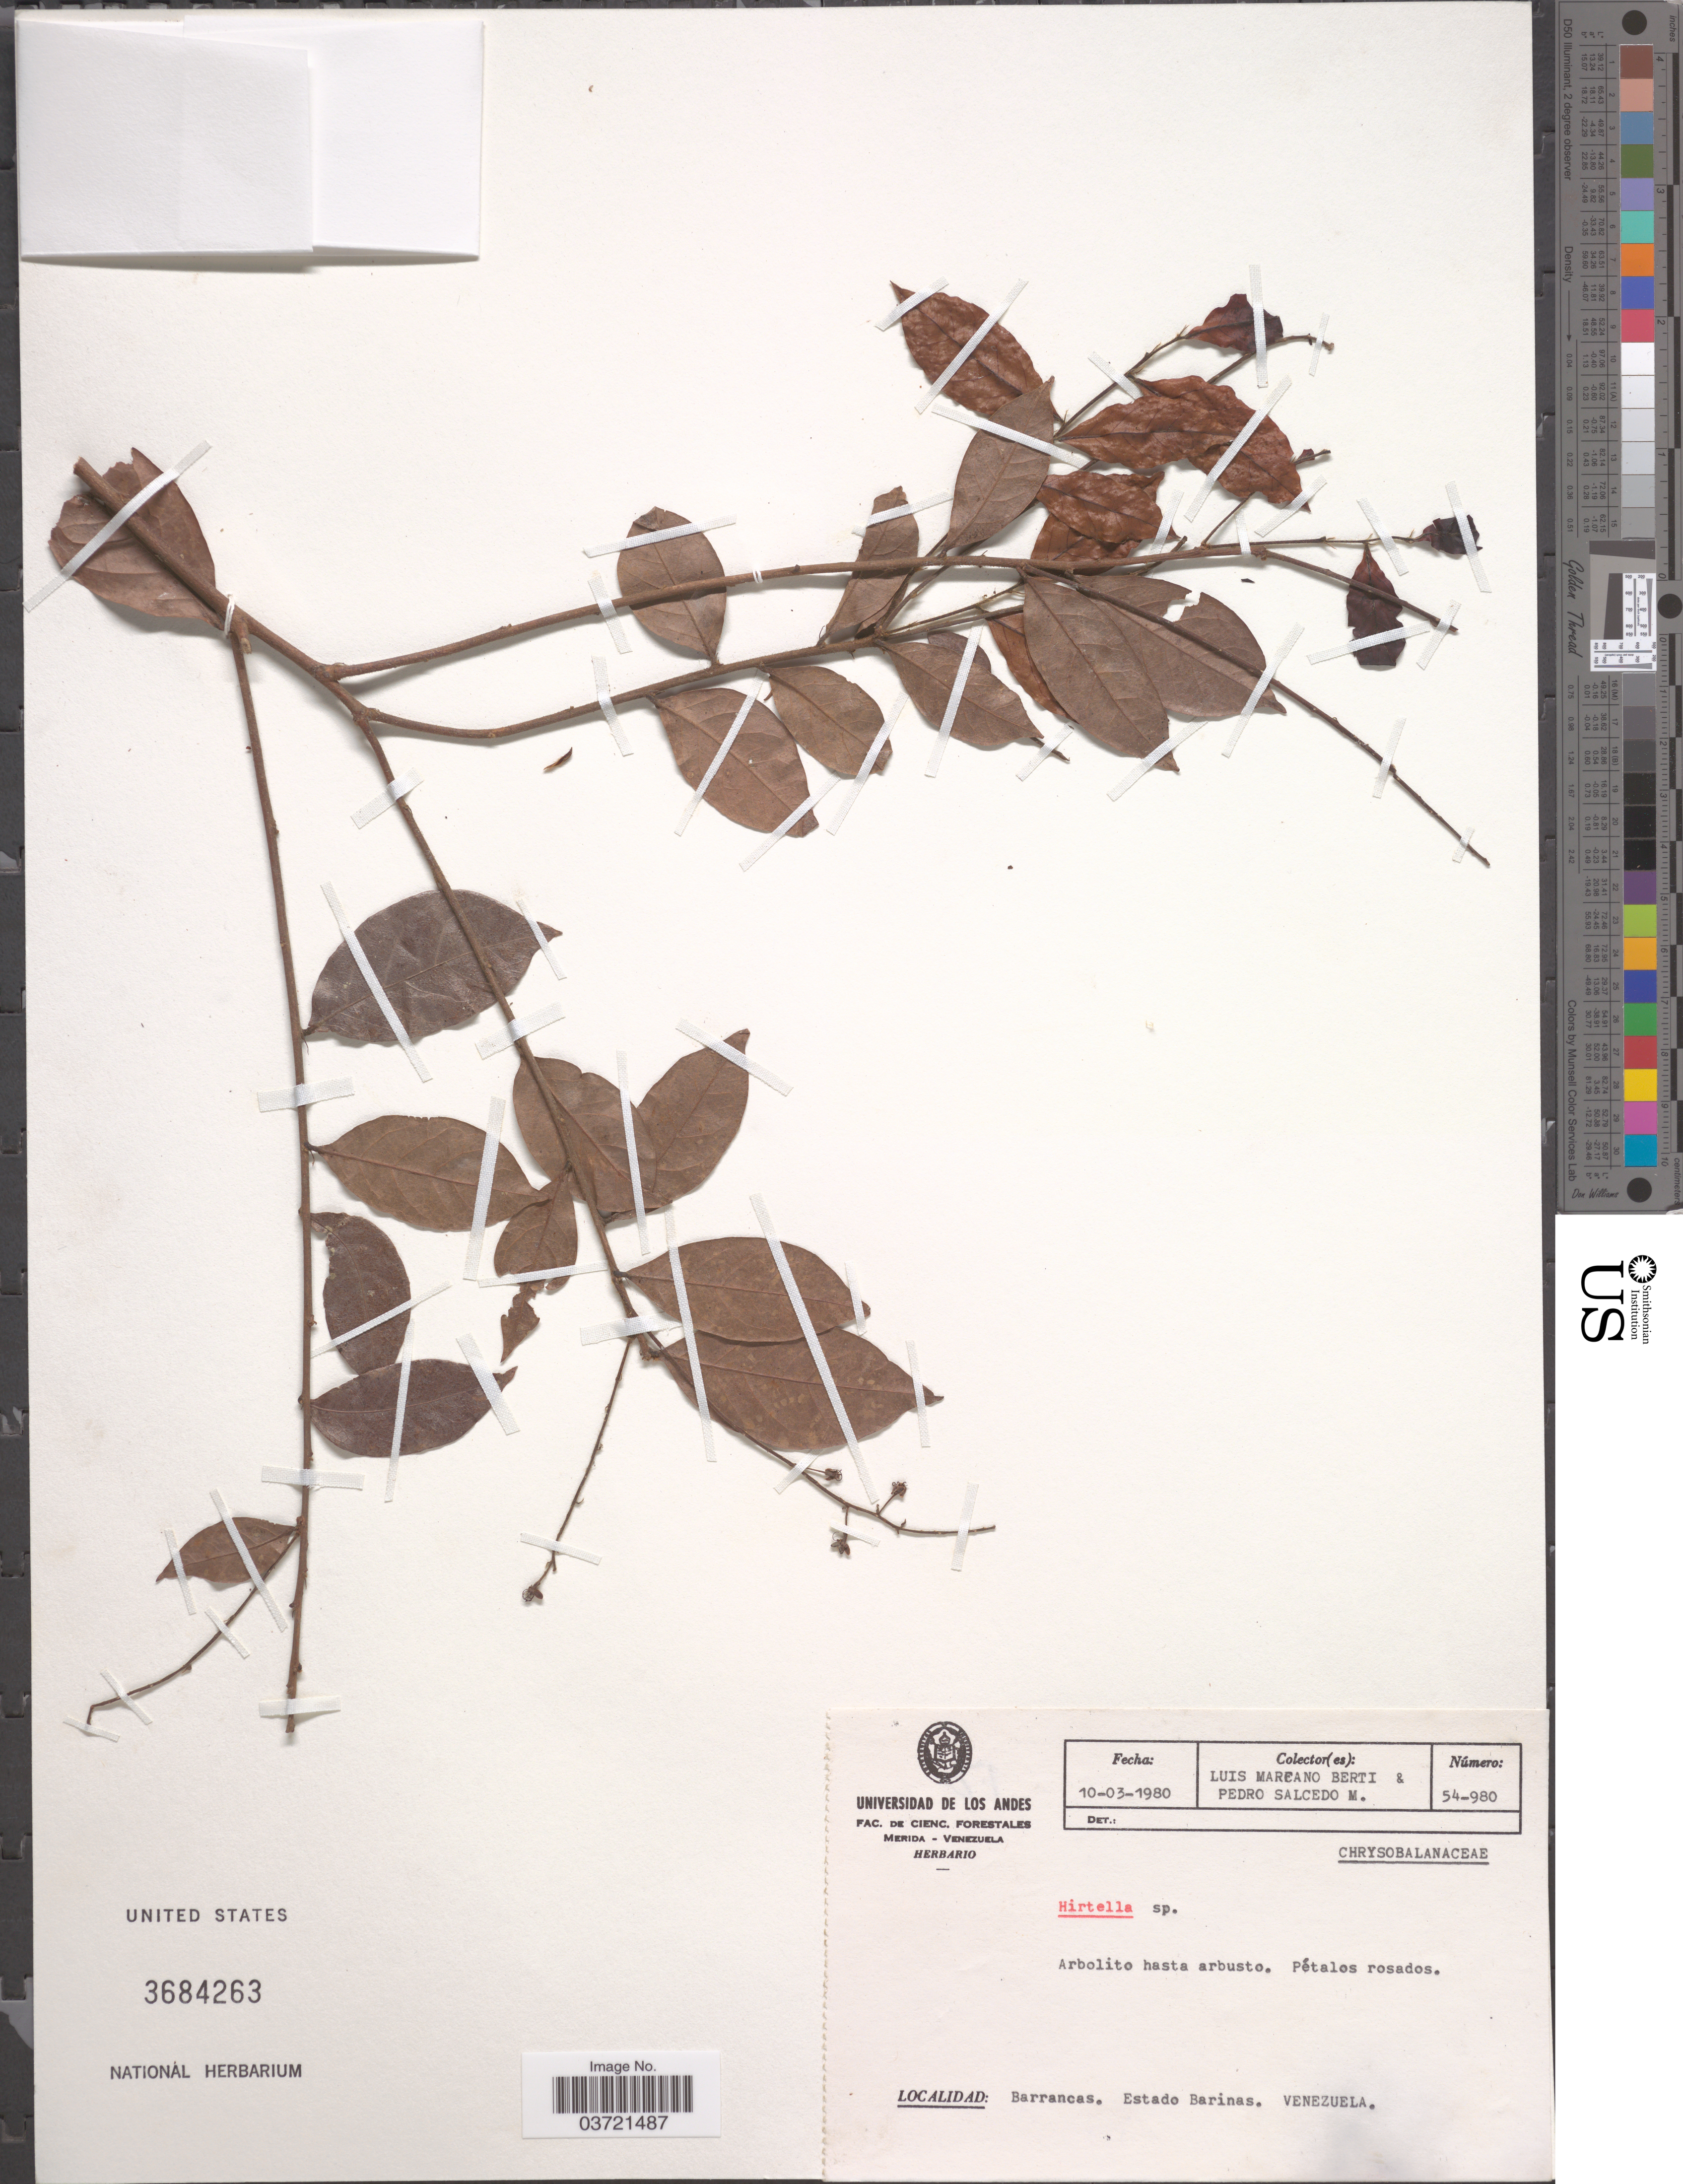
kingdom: Plantae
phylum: Tracheophyta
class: Magnoliopsida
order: Malpighiales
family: Chrysobalanaceae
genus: Hirtella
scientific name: Hirtella sp.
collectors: L. Marcano-Berti & P. Salcedo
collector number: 54-980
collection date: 1980-03-10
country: Venezuela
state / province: Barinas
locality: Barrancas.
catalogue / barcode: US 3684263